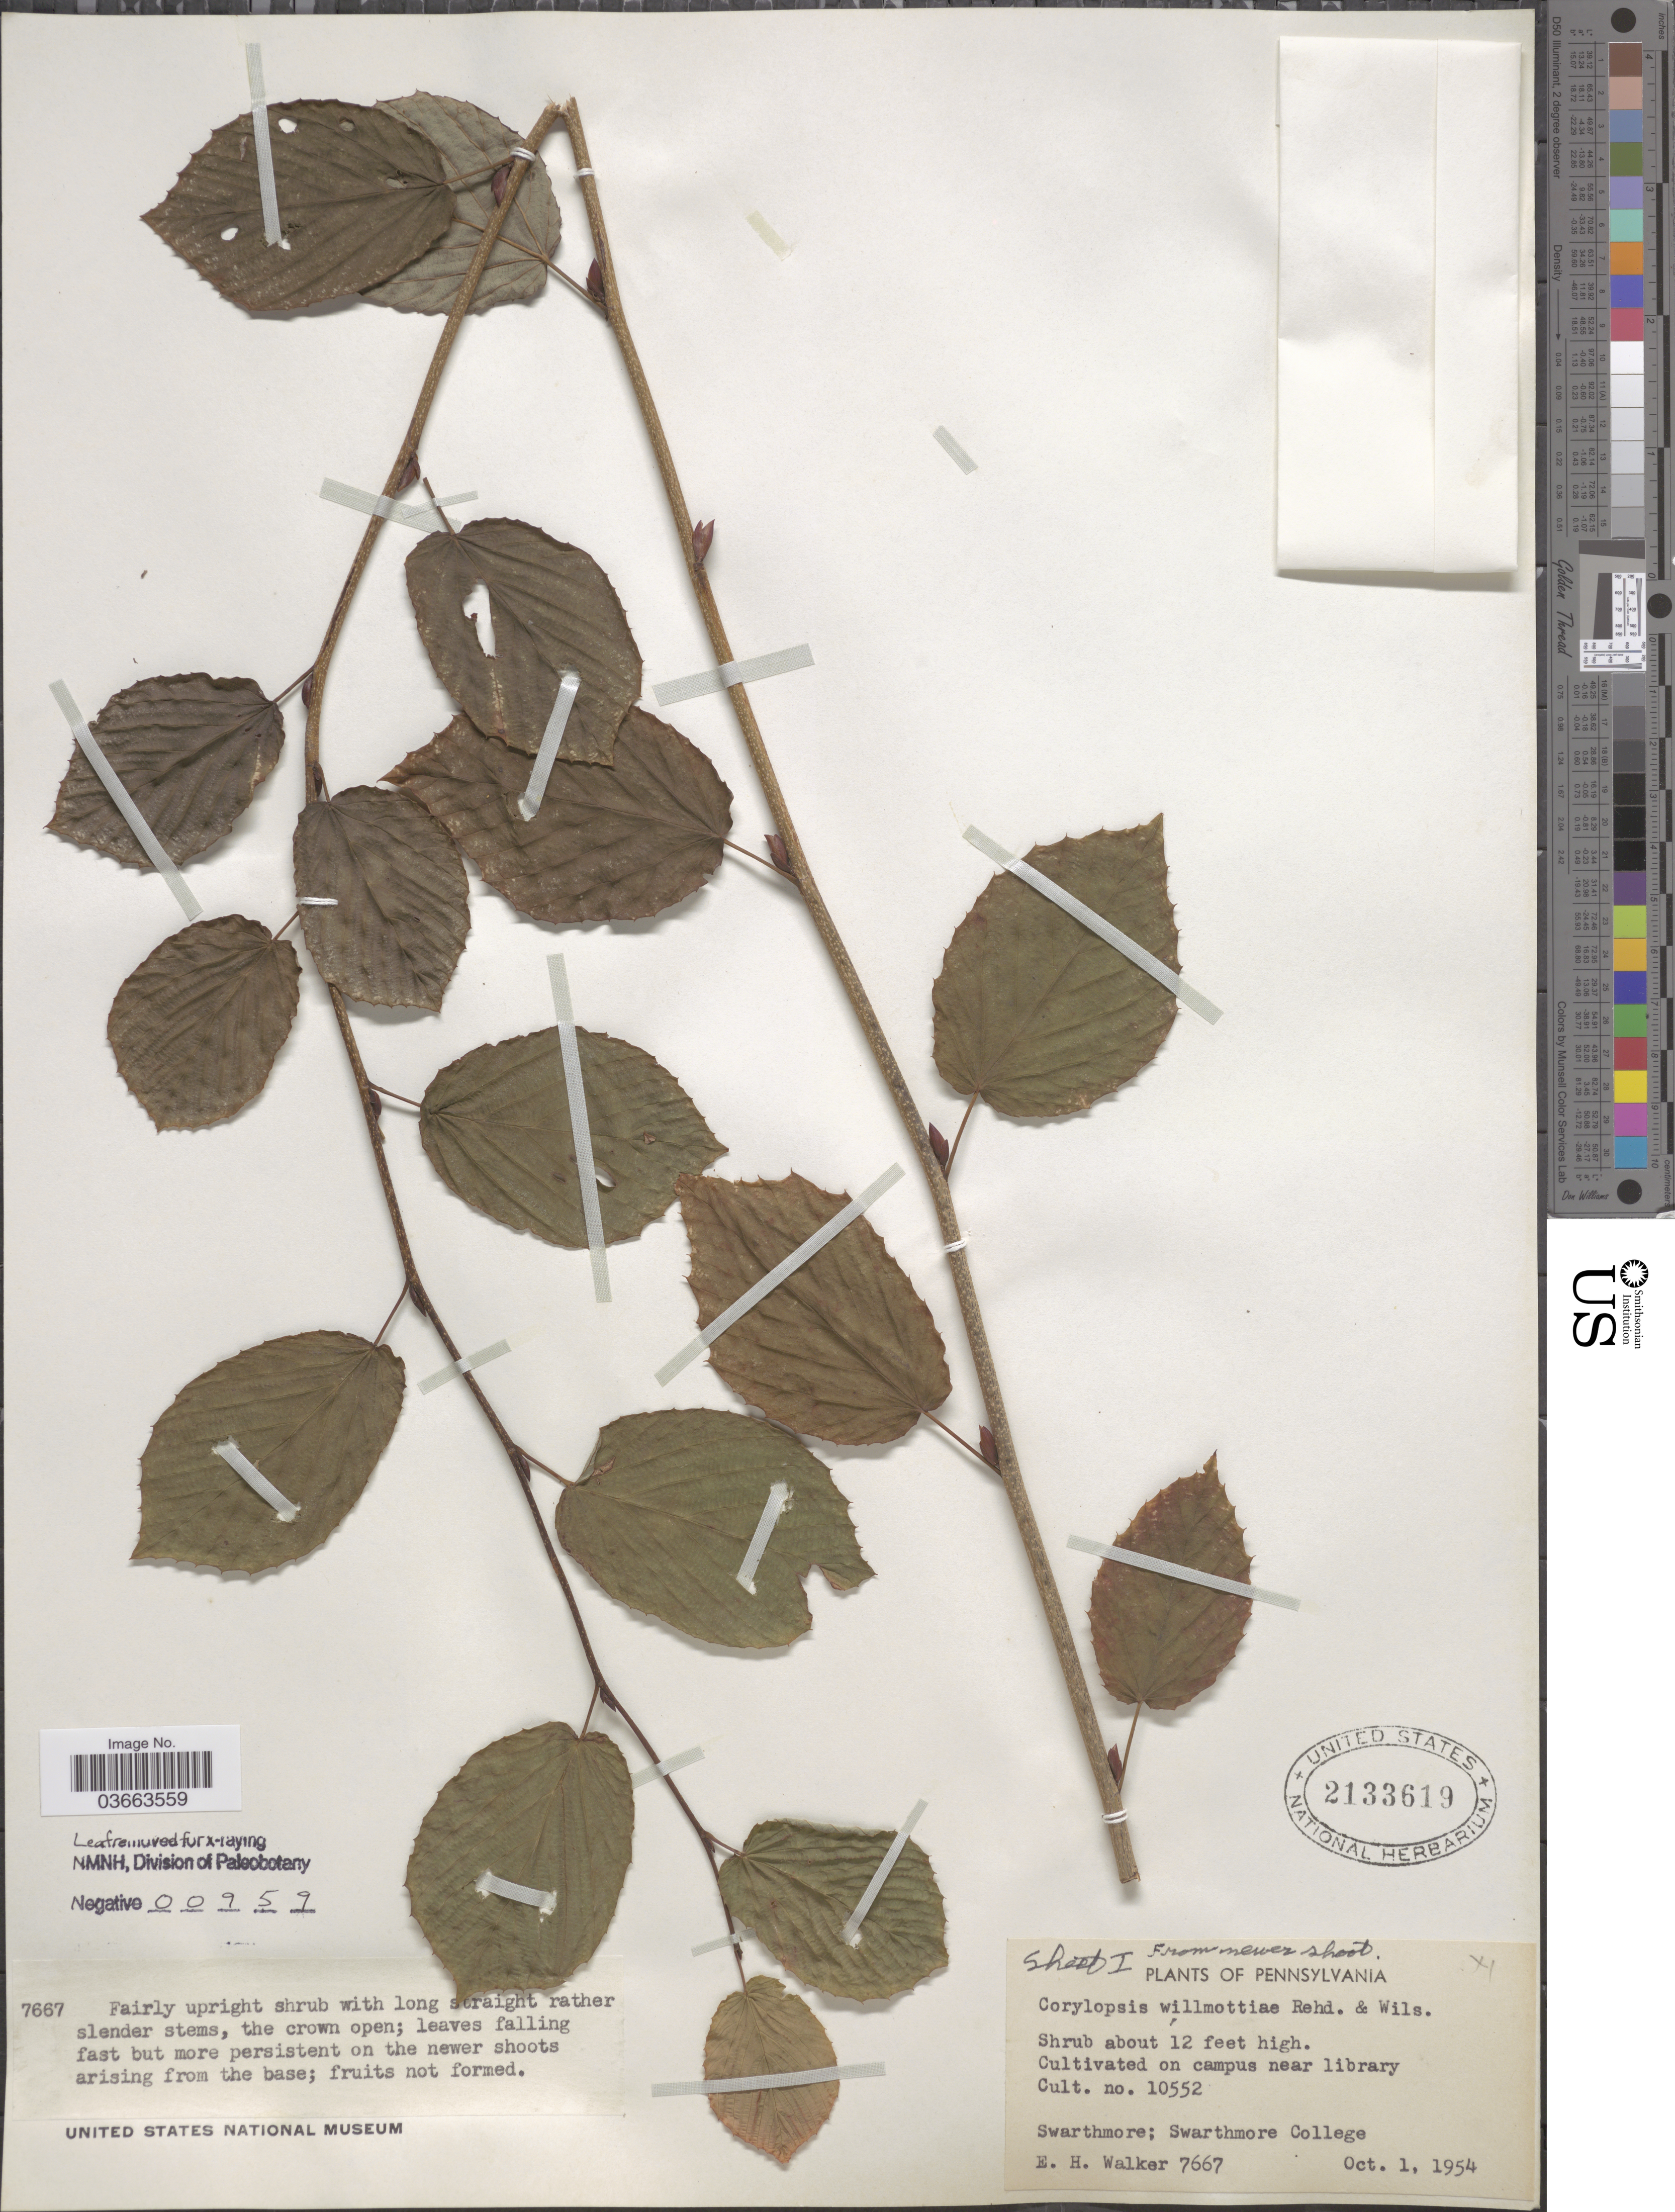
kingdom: Plantae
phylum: Tracheophyta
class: Magnoliopsida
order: Saxifragales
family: Hamamelidaceae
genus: Corylopsis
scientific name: Corylopsis willmottiae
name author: Rehder & E.H. Wilson in Sarg.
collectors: E. H. Walker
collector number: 7667?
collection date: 1954-10-01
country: United States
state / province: Pennsylvania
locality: On campus near library. Swarthmore; Swarthmore College.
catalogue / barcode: US 2133619